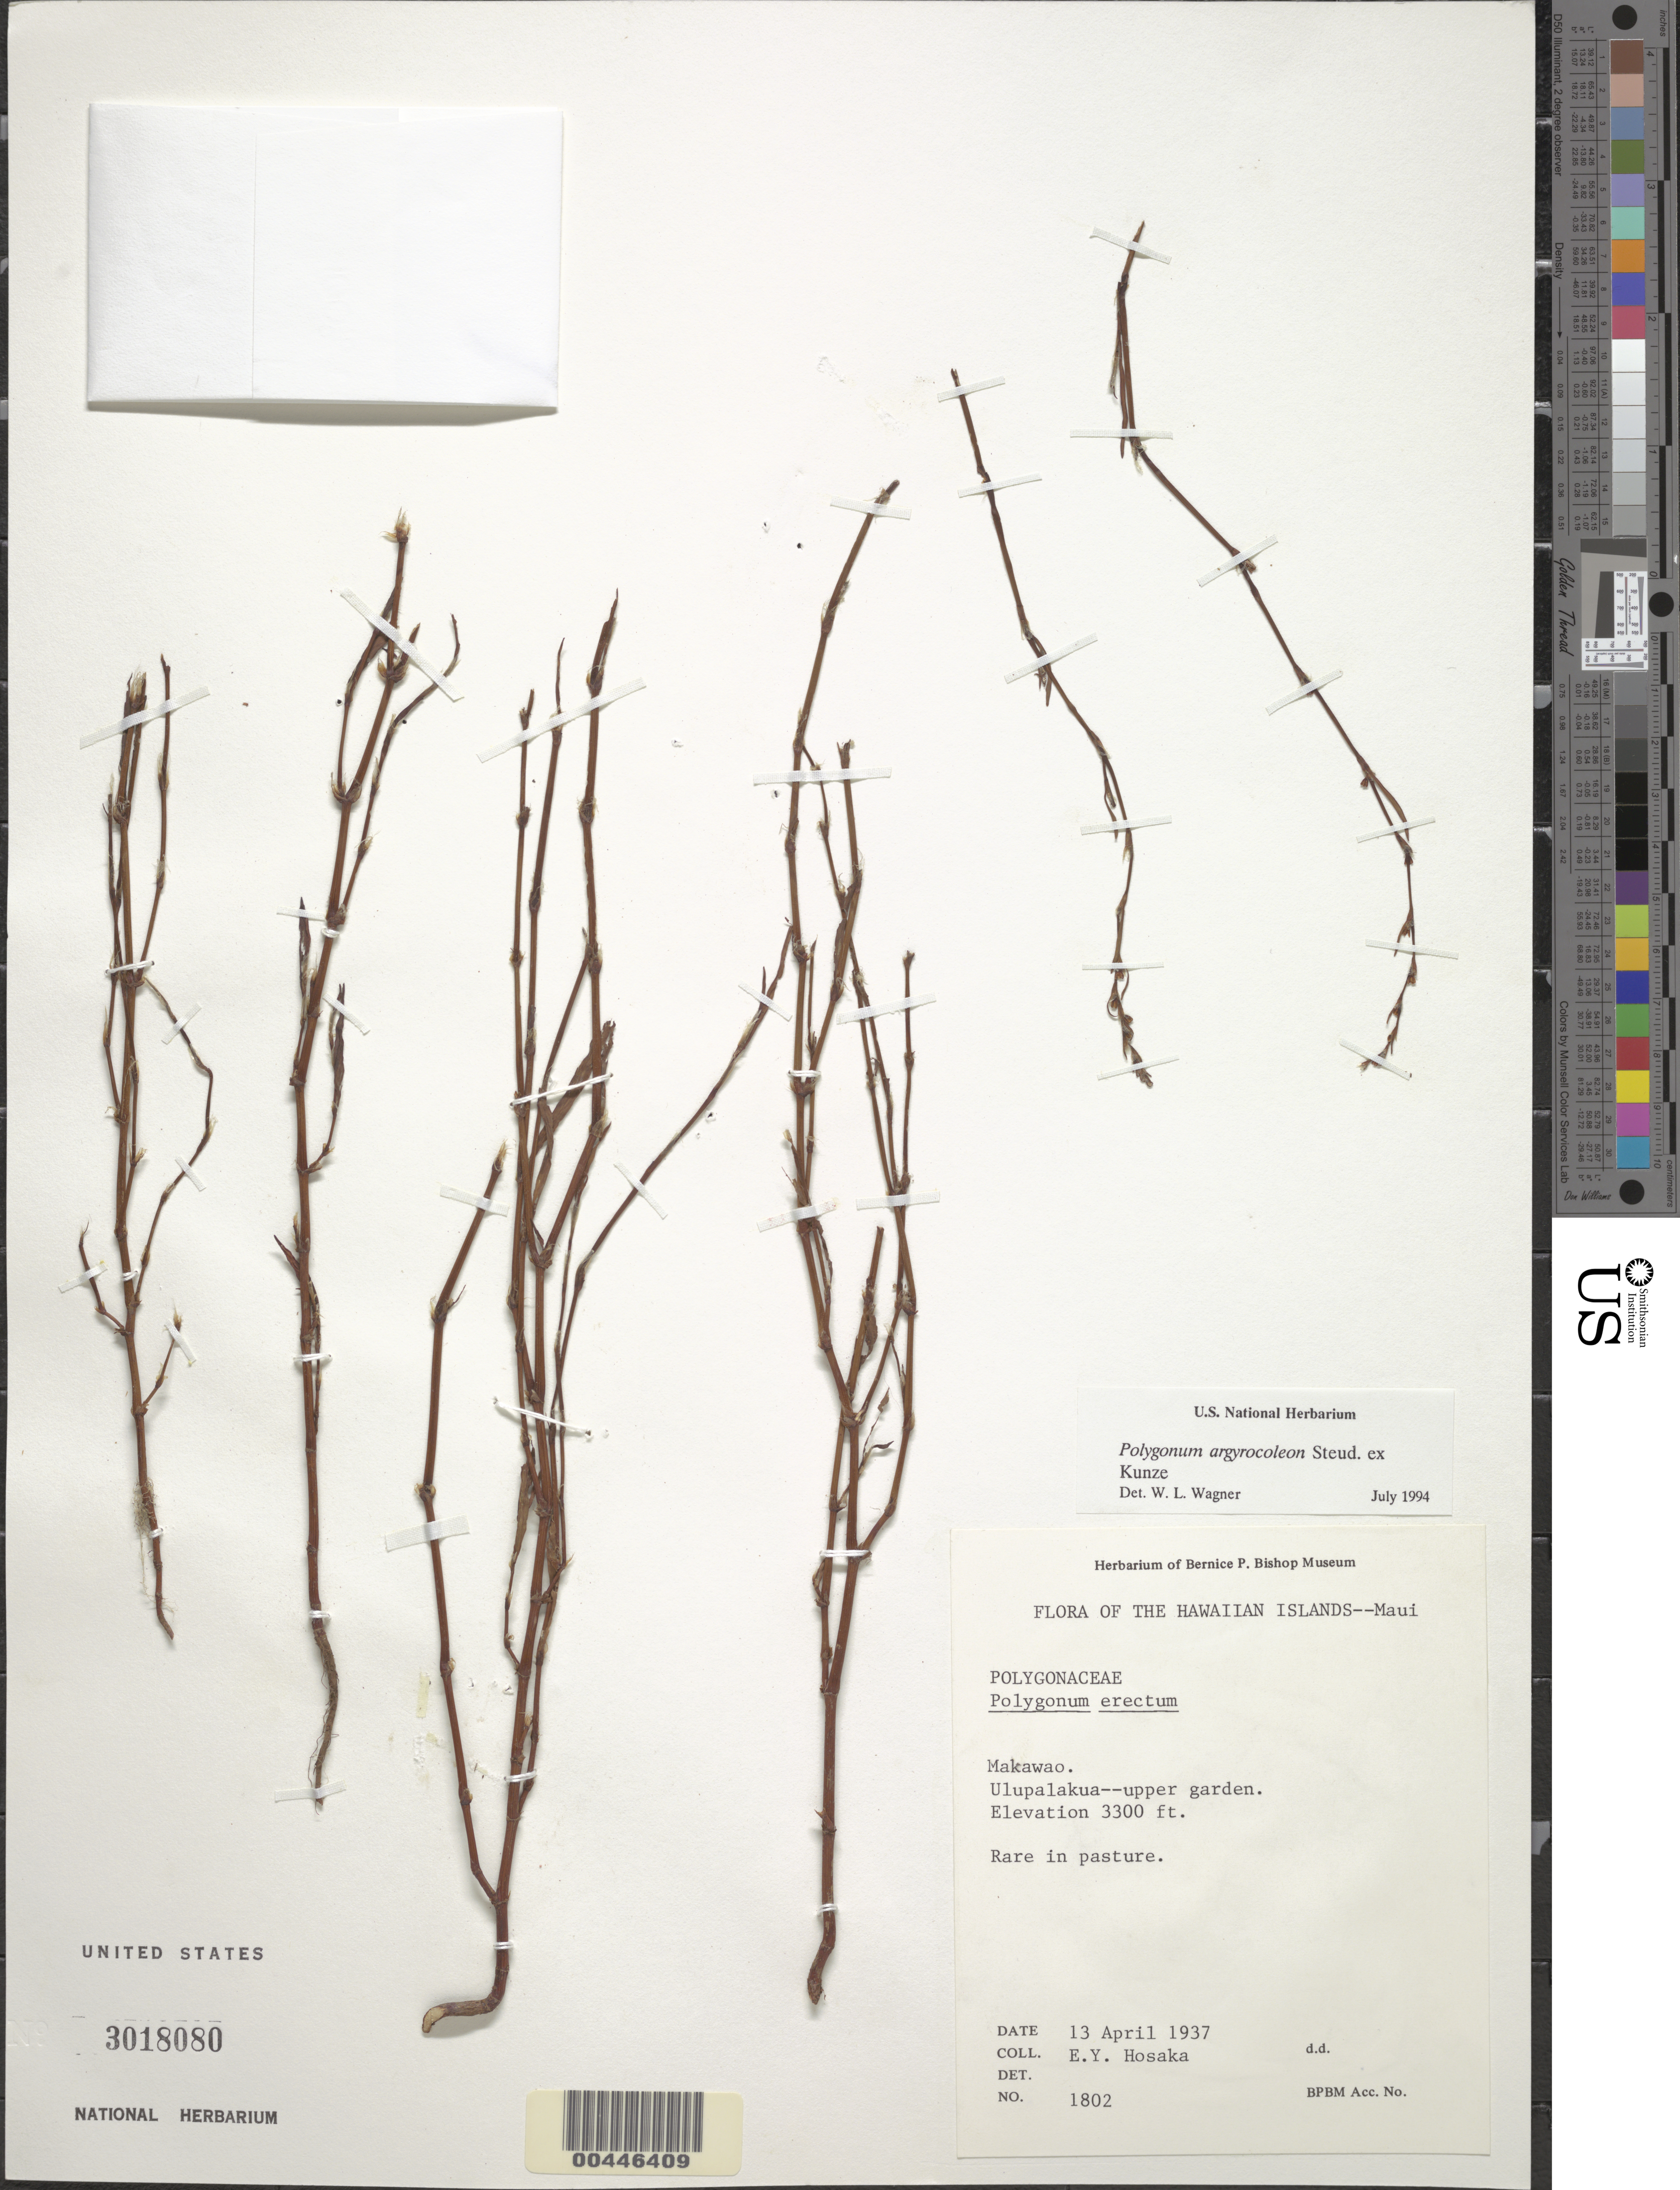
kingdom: Plantae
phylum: Tracheophyta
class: Magnoliopsida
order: Caryophyllales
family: Polygonaceae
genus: Polygonum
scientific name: Polygonum argyrocoleon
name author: Steud. ex Kunze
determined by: Wagner, W. L., (BOT), Smithsonian Institution - National Museum of Natural History (UNITED STATES)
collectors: E. Y. Hosaka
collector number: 1802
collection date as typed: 13 Apr 1937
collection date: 1937-04-13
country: United States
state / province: Hawaii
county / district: Maui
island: Maui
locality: Makawao, Ulupalakua, upper garden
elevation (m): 1006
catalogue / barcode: US 3018080